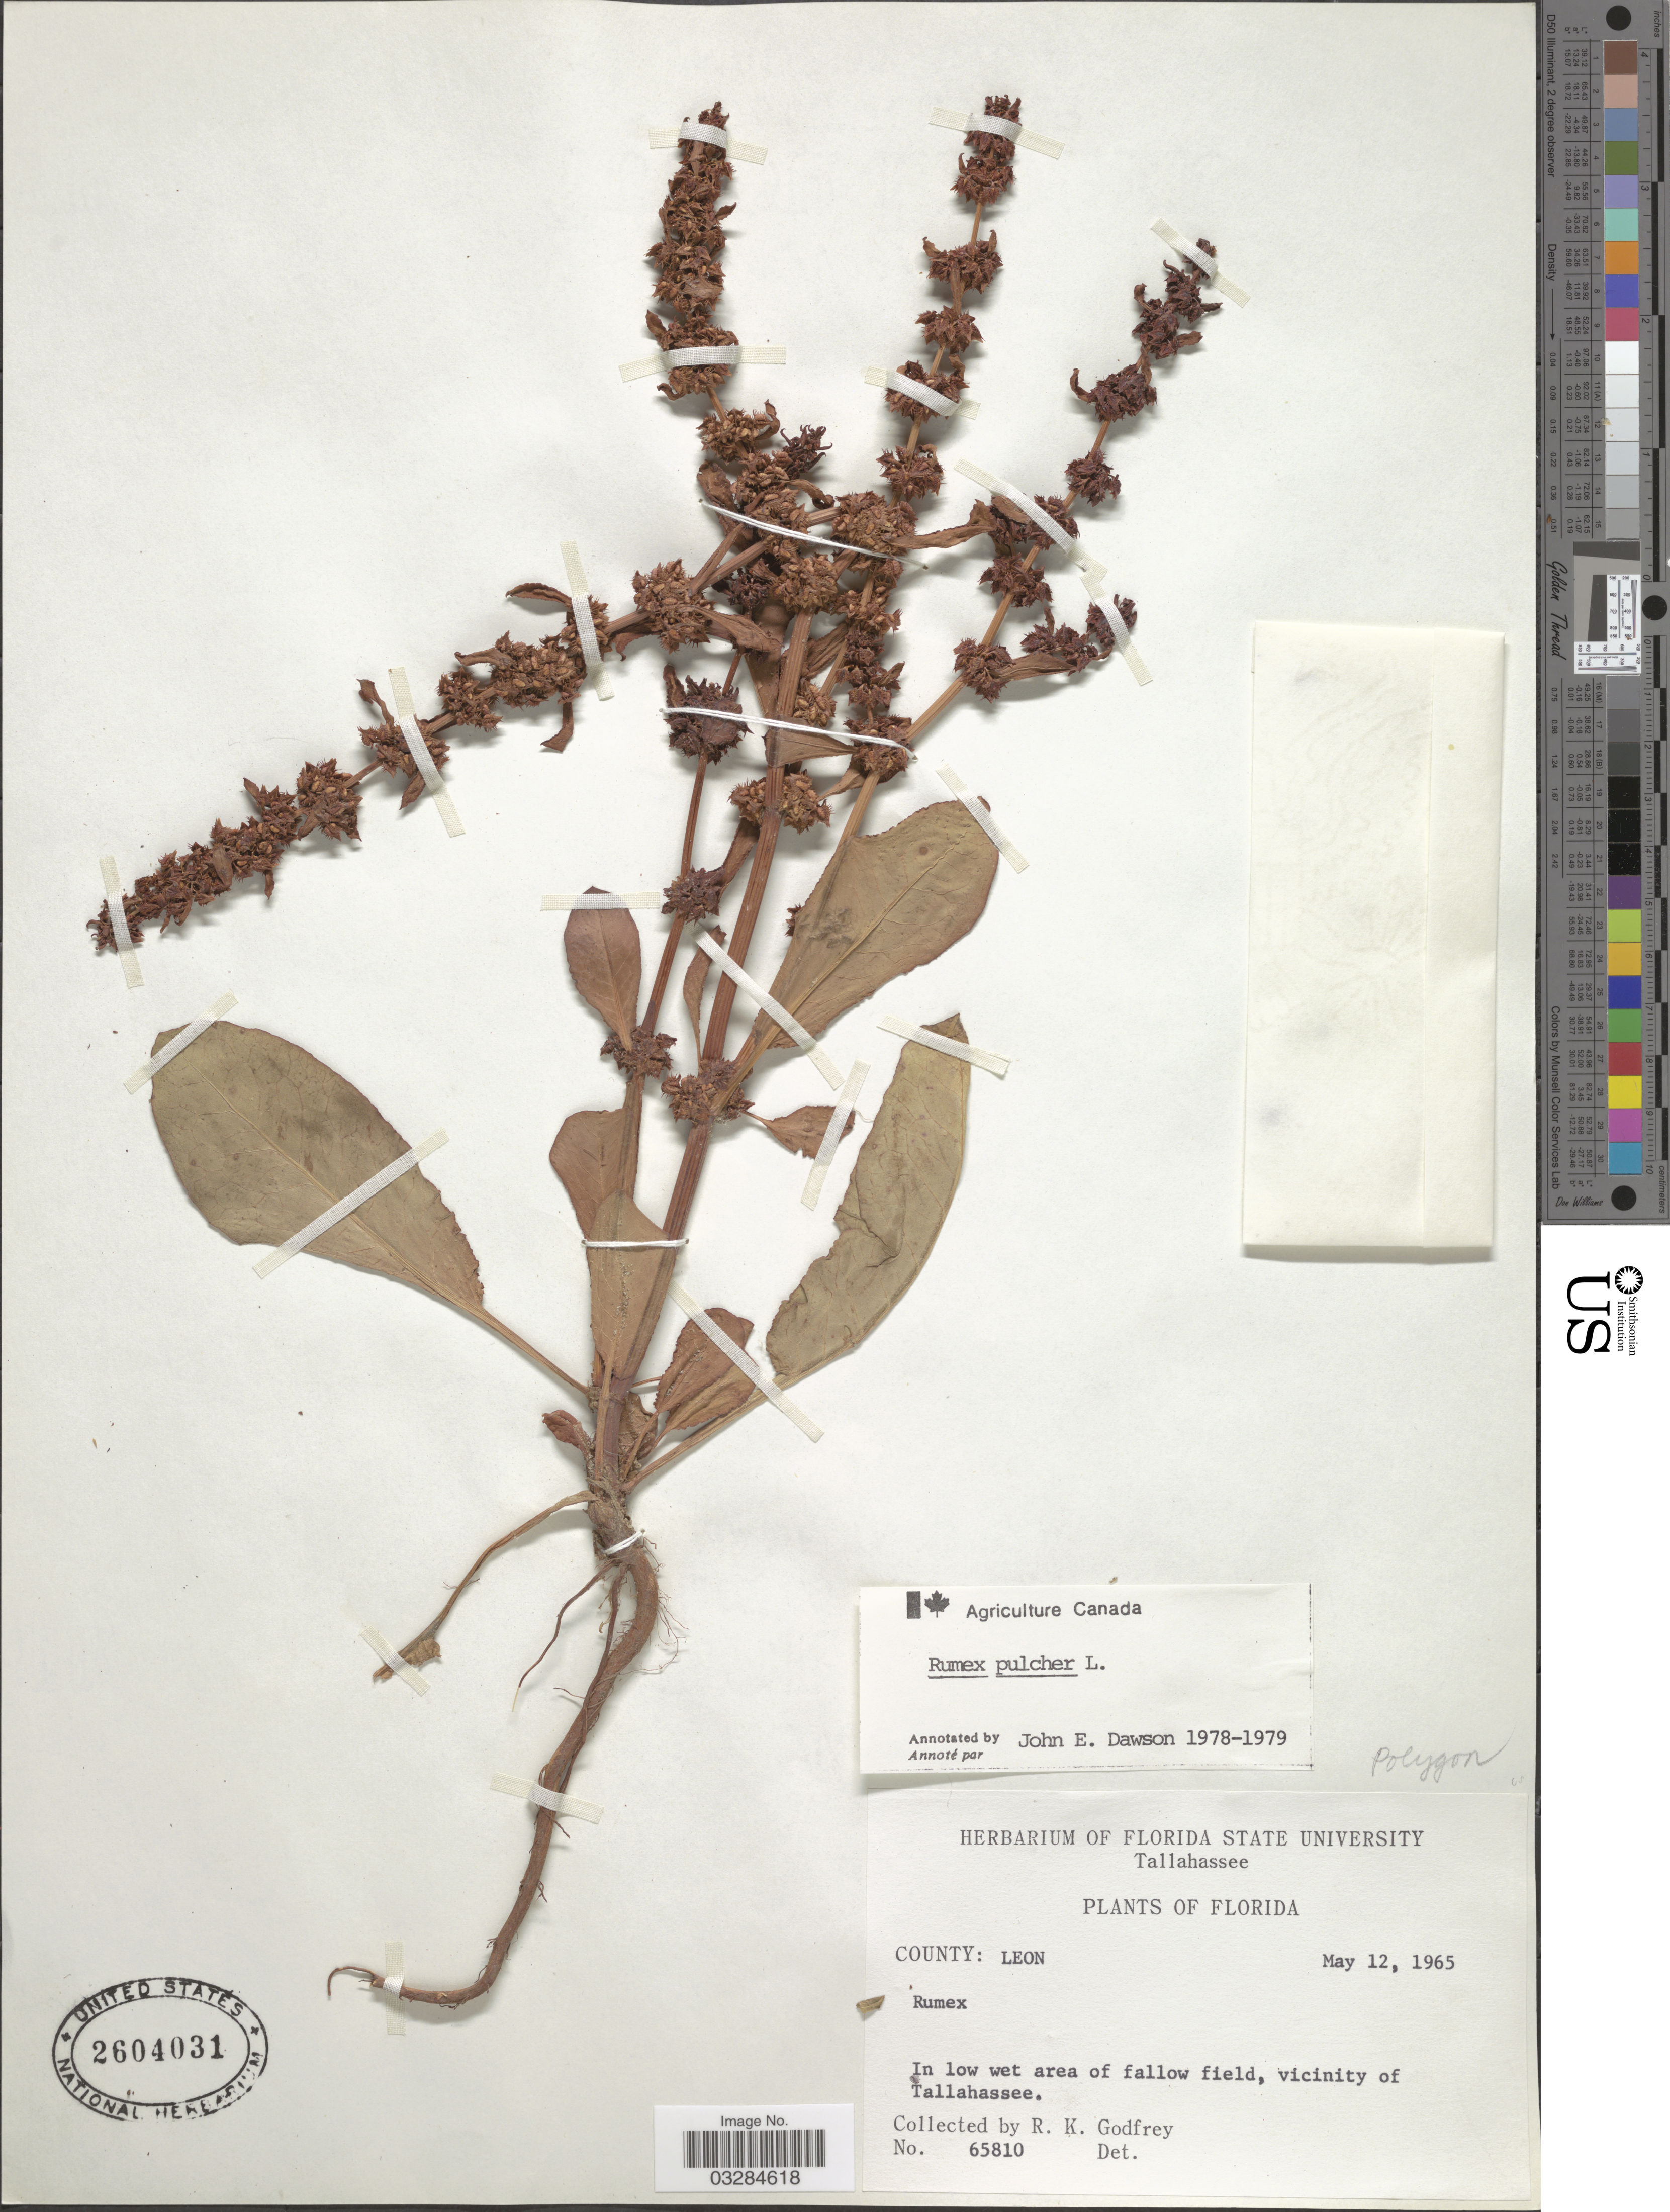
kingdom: Plantae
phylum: Tracheophyta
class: Magnoliopsida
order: Caryophyllales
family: Polygonaceae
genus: Rumex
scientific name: Rumex pulcher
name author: L.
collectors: R. K. Godfrey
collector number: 65810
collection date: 1965-05-12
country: United States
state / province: Florida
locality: County: Leon, In low wet area of fallow field, vicinity of Tallahassee.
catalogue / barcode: US 2604031